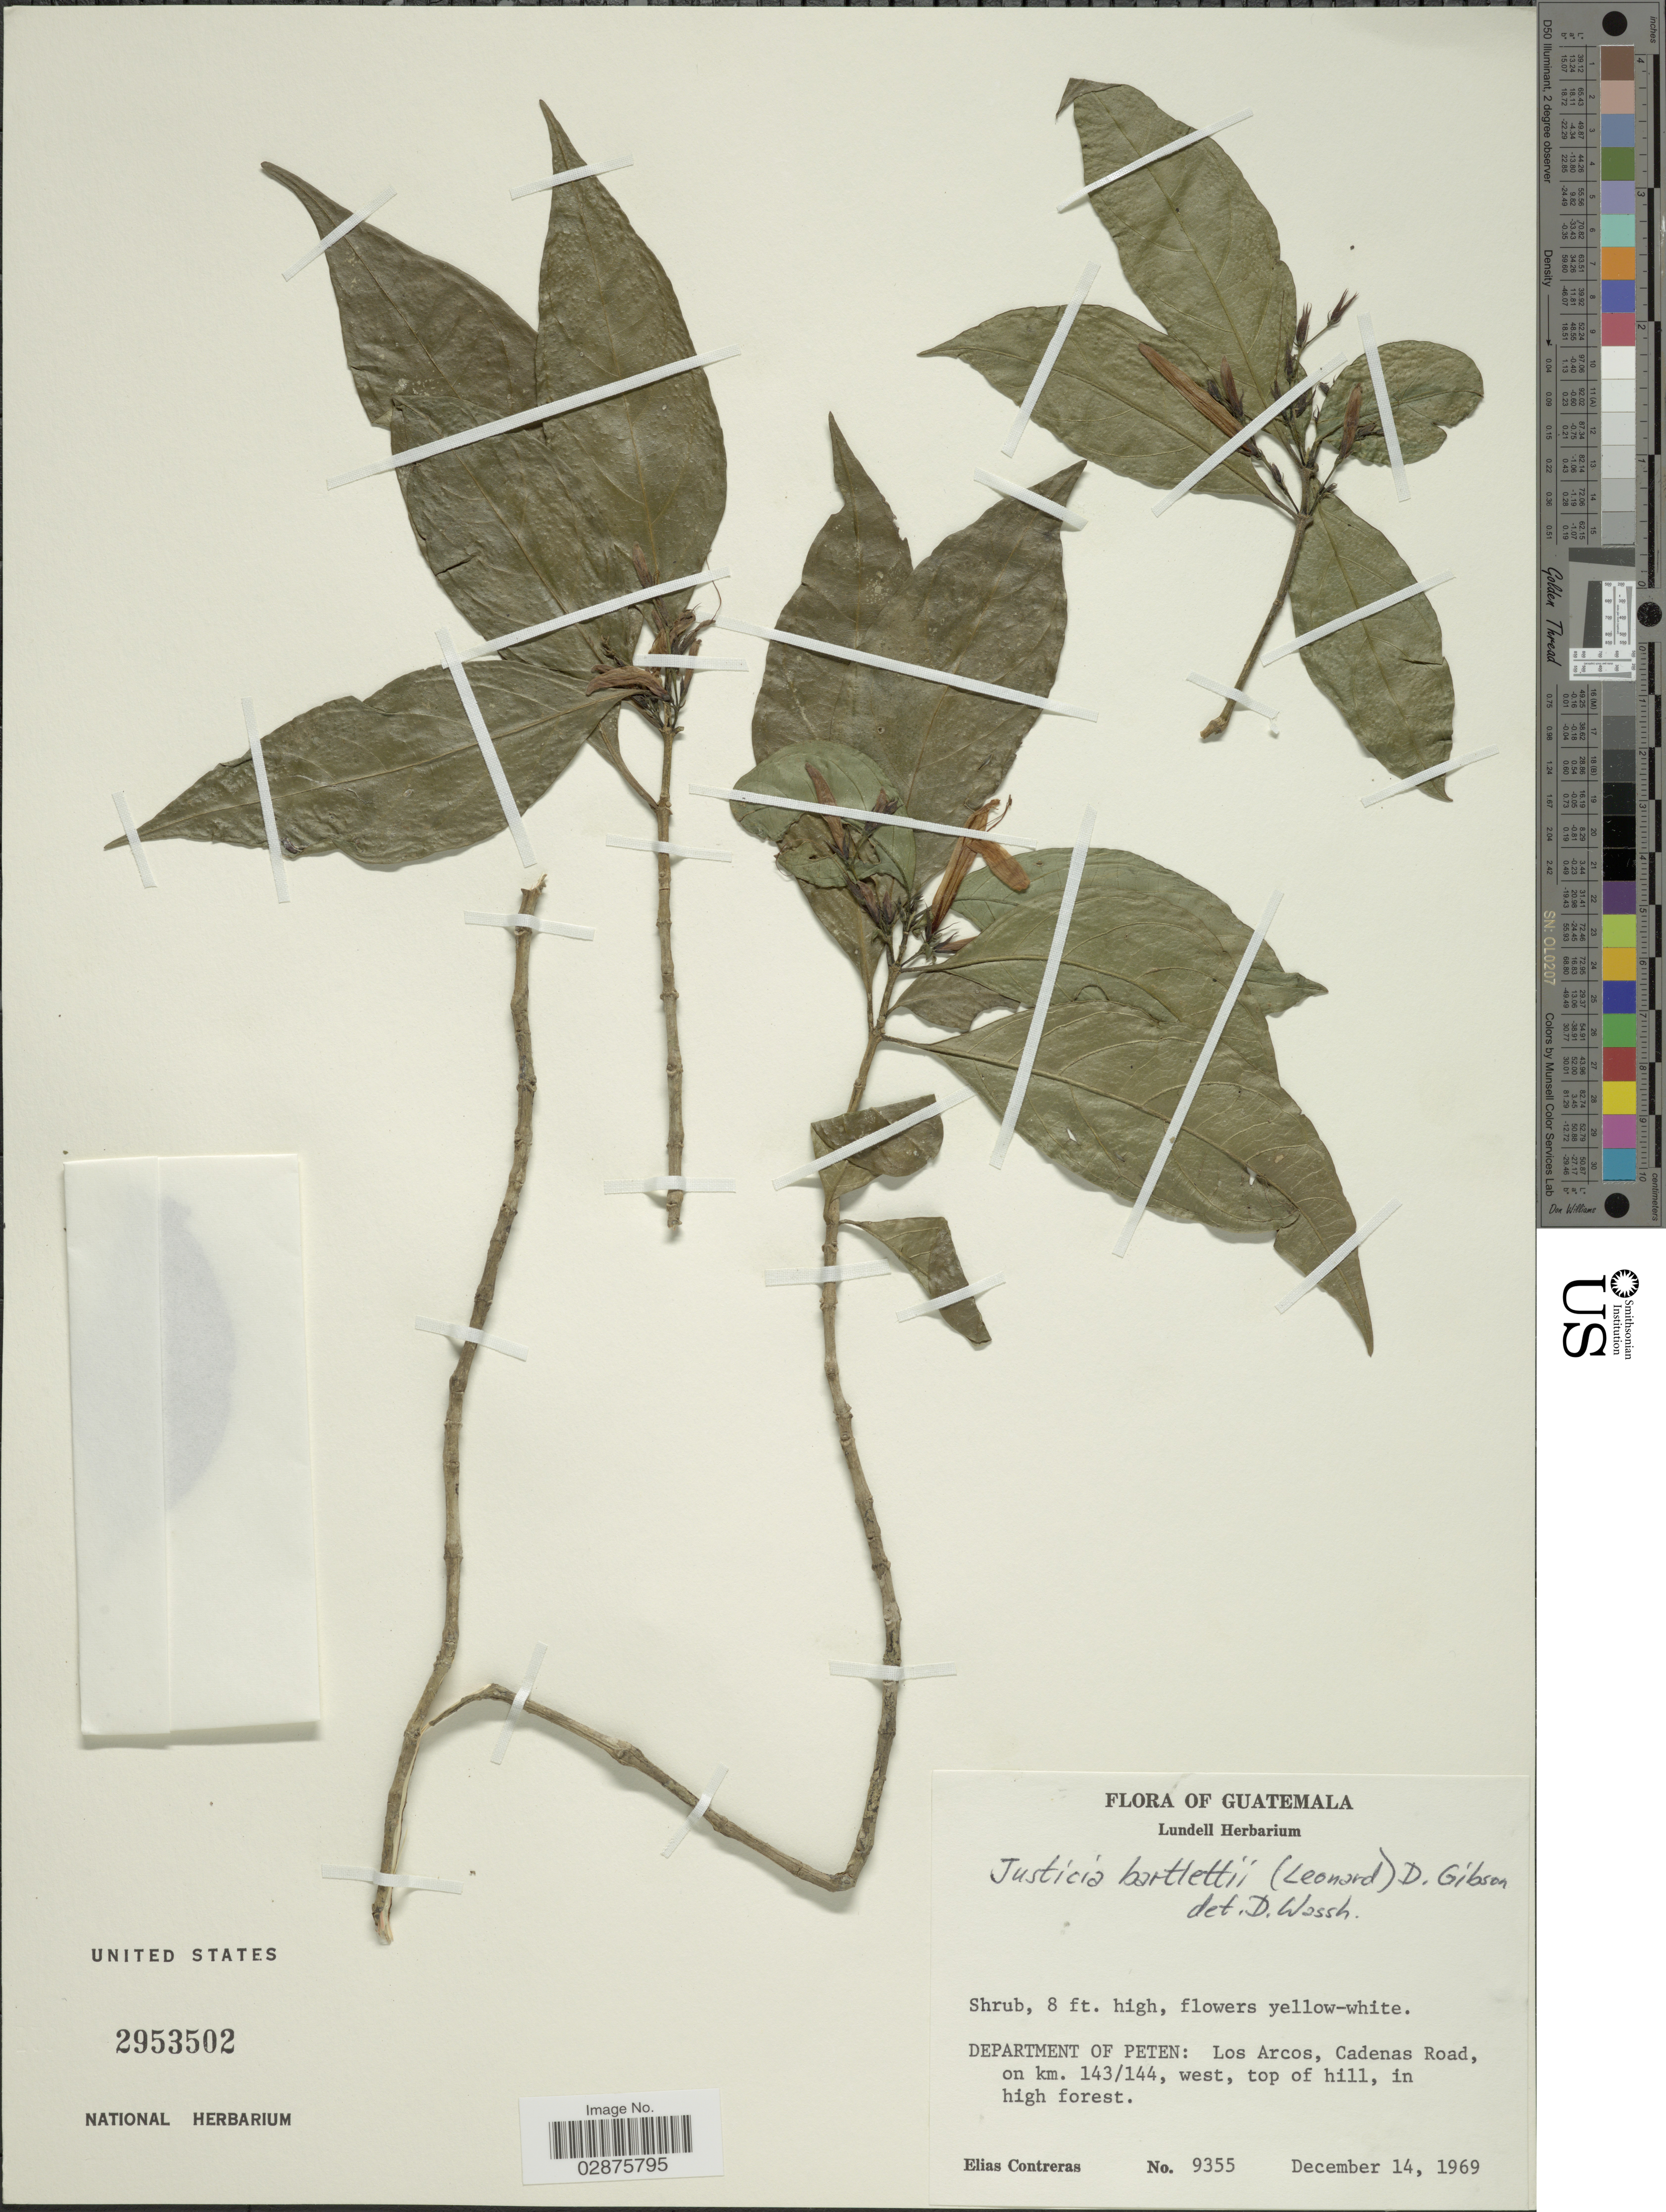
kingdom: Plantae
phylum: Tracheophyta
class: Magnoliopsida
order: Lamiales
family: Acanthaceae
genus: Justicia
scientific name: Justicia bartlettii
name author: (Leonard) D.N. Gibson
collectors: E. Contreras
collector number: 9355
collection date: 1969-12-14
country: Guatemala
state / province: El Petén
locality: Department of Peten, Los Arcos, Cadenas Road, on km. 143/144, west, top of hill, in high forest.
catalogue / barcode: US 2953502